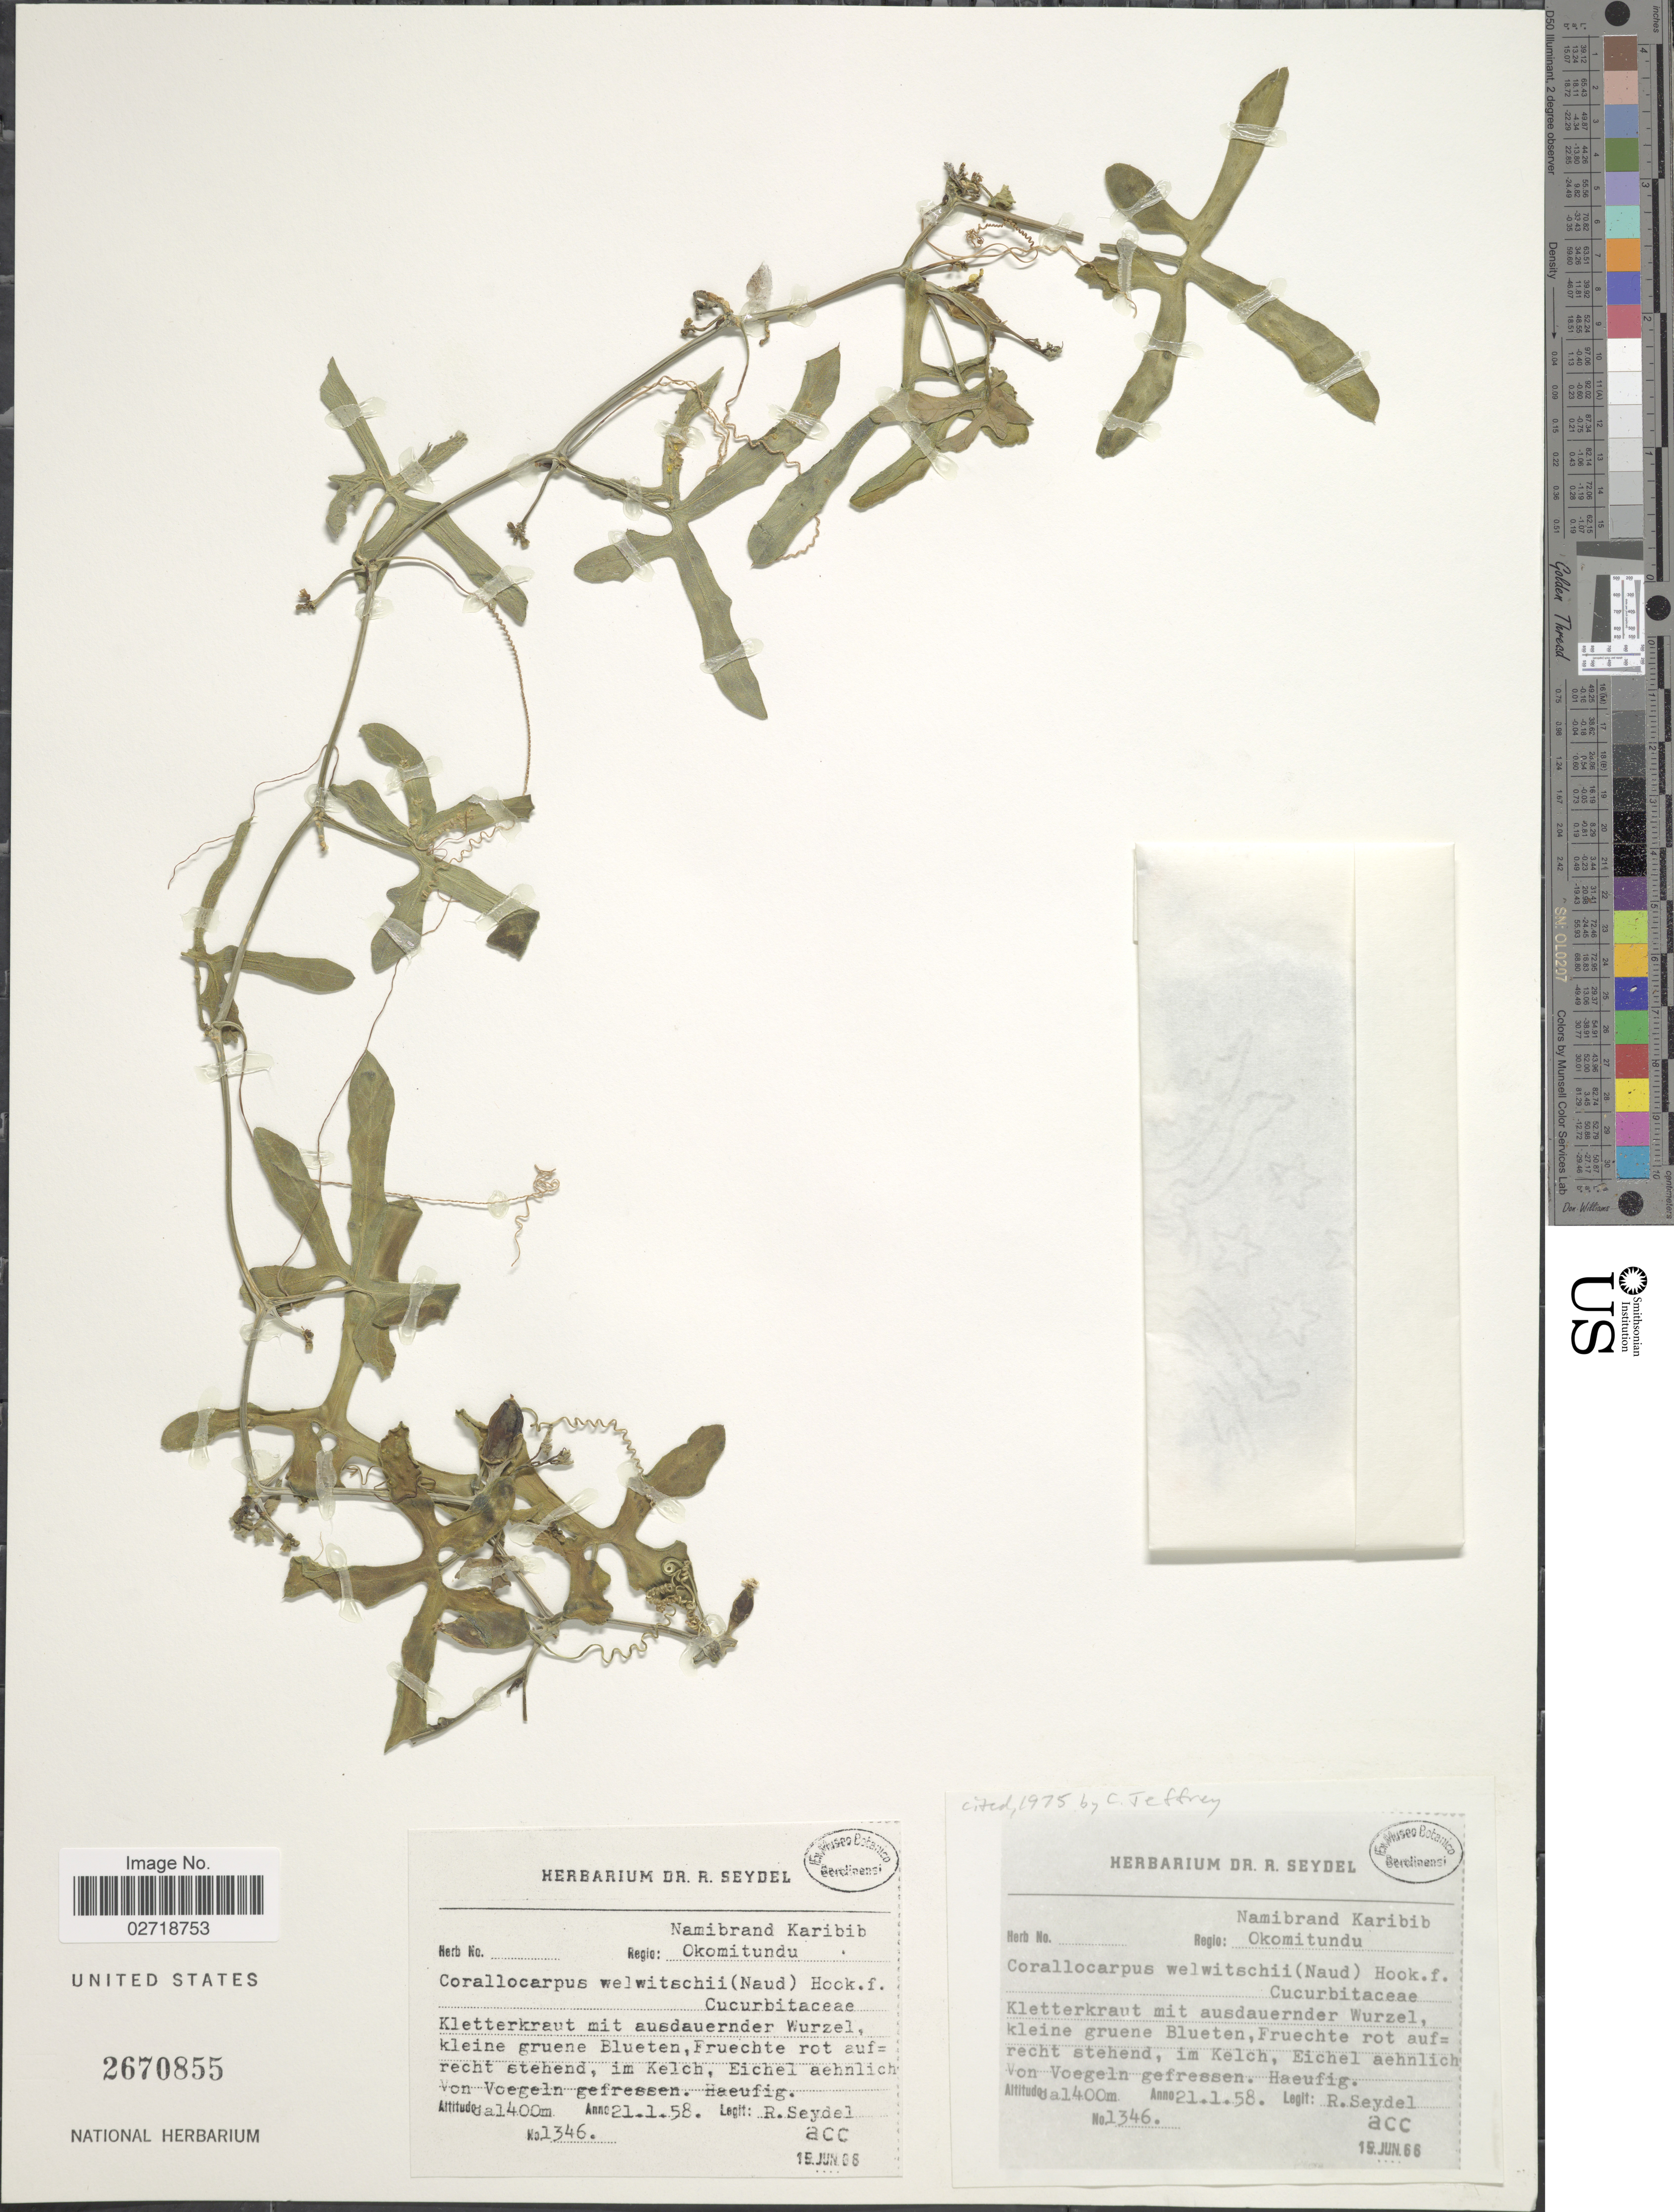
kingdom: Plantae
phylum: Tracheophyta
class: Magnoliopsida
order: Cucurbitales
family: Cucurbitaceae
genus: Corallocarpus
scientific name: Corallocarpus welwitschii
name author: (Naudin) Hook. f. ex C.B. Clarke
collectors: R. Seydel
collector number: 1346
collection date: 1958-01-21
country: Namibia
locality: Namibrand Karibib. Regio: Okomitundu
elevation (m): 1400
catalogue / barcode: US 2670855